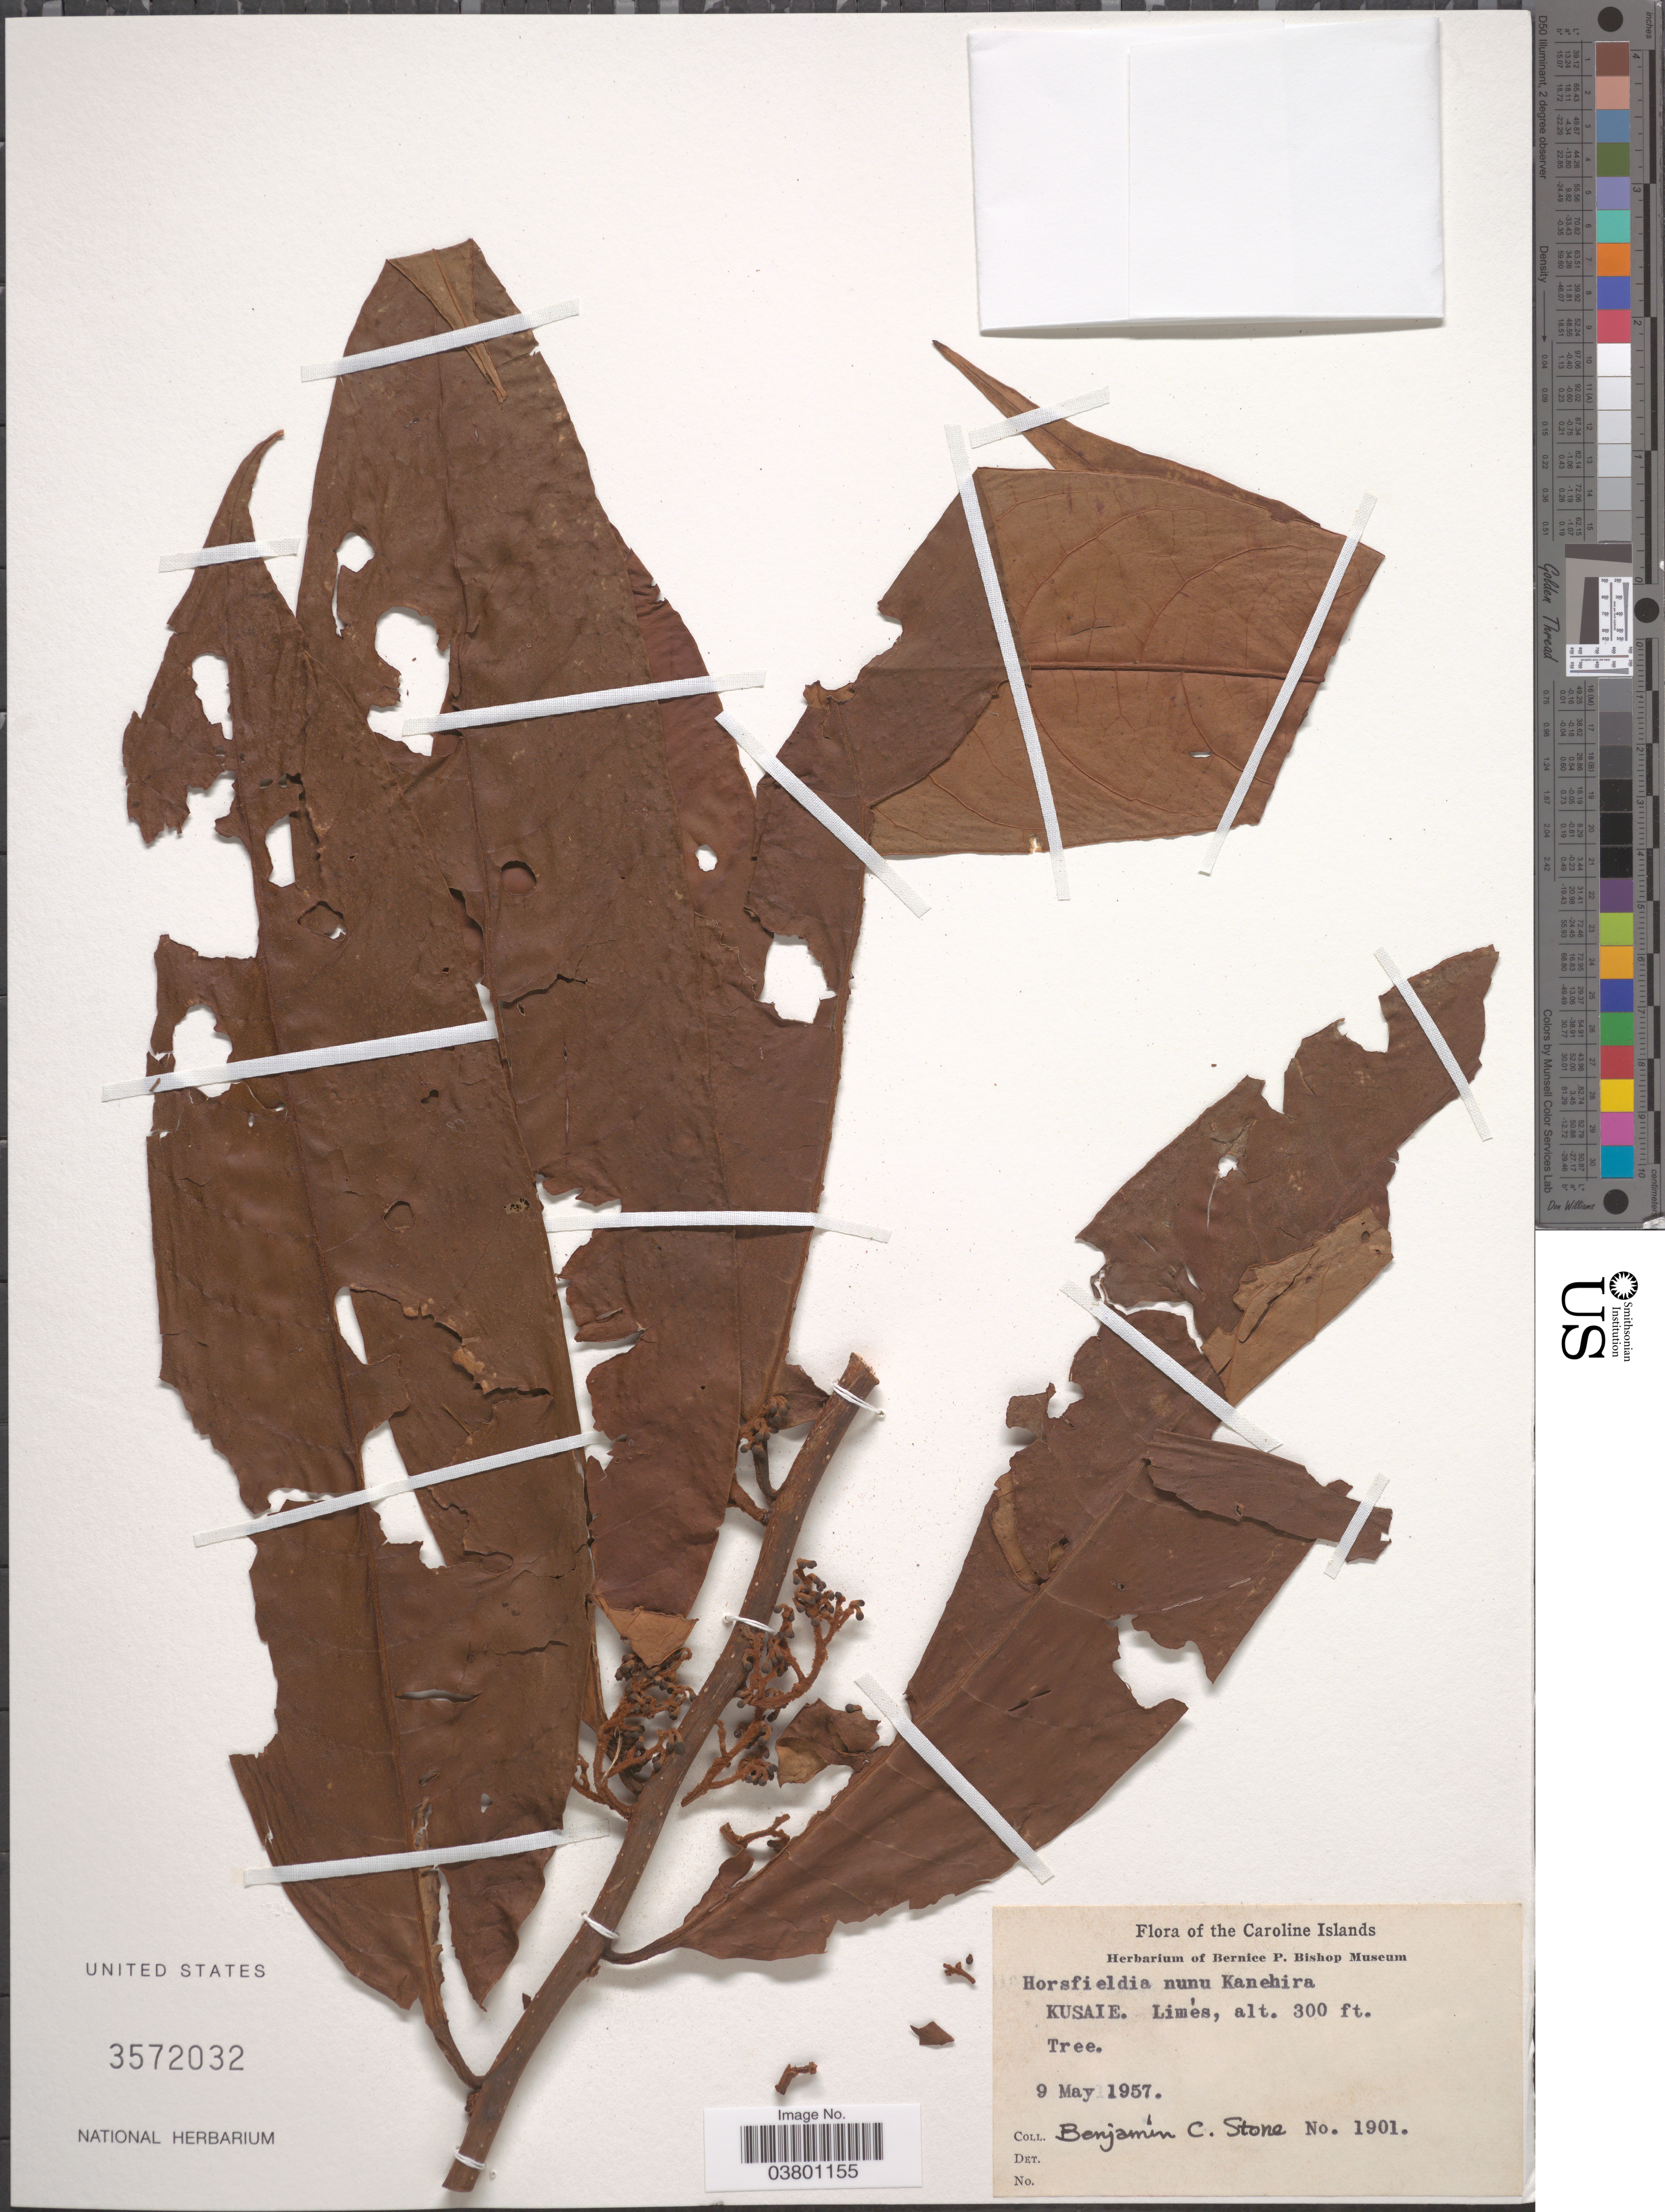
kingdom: Plantae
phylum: Tracheophyta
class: Magnoliopsida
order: Magnoliales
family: Myristicaceae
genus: Horsfieldia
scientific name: Horsfieldia sp.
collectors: B. C. Stone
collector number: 1901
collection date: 1957-05-09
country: Micronesia, Federated States of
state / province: Kosrae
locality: The Caroline Islands. Kusaie. Limés.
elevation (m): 91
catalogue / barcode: US 3572032